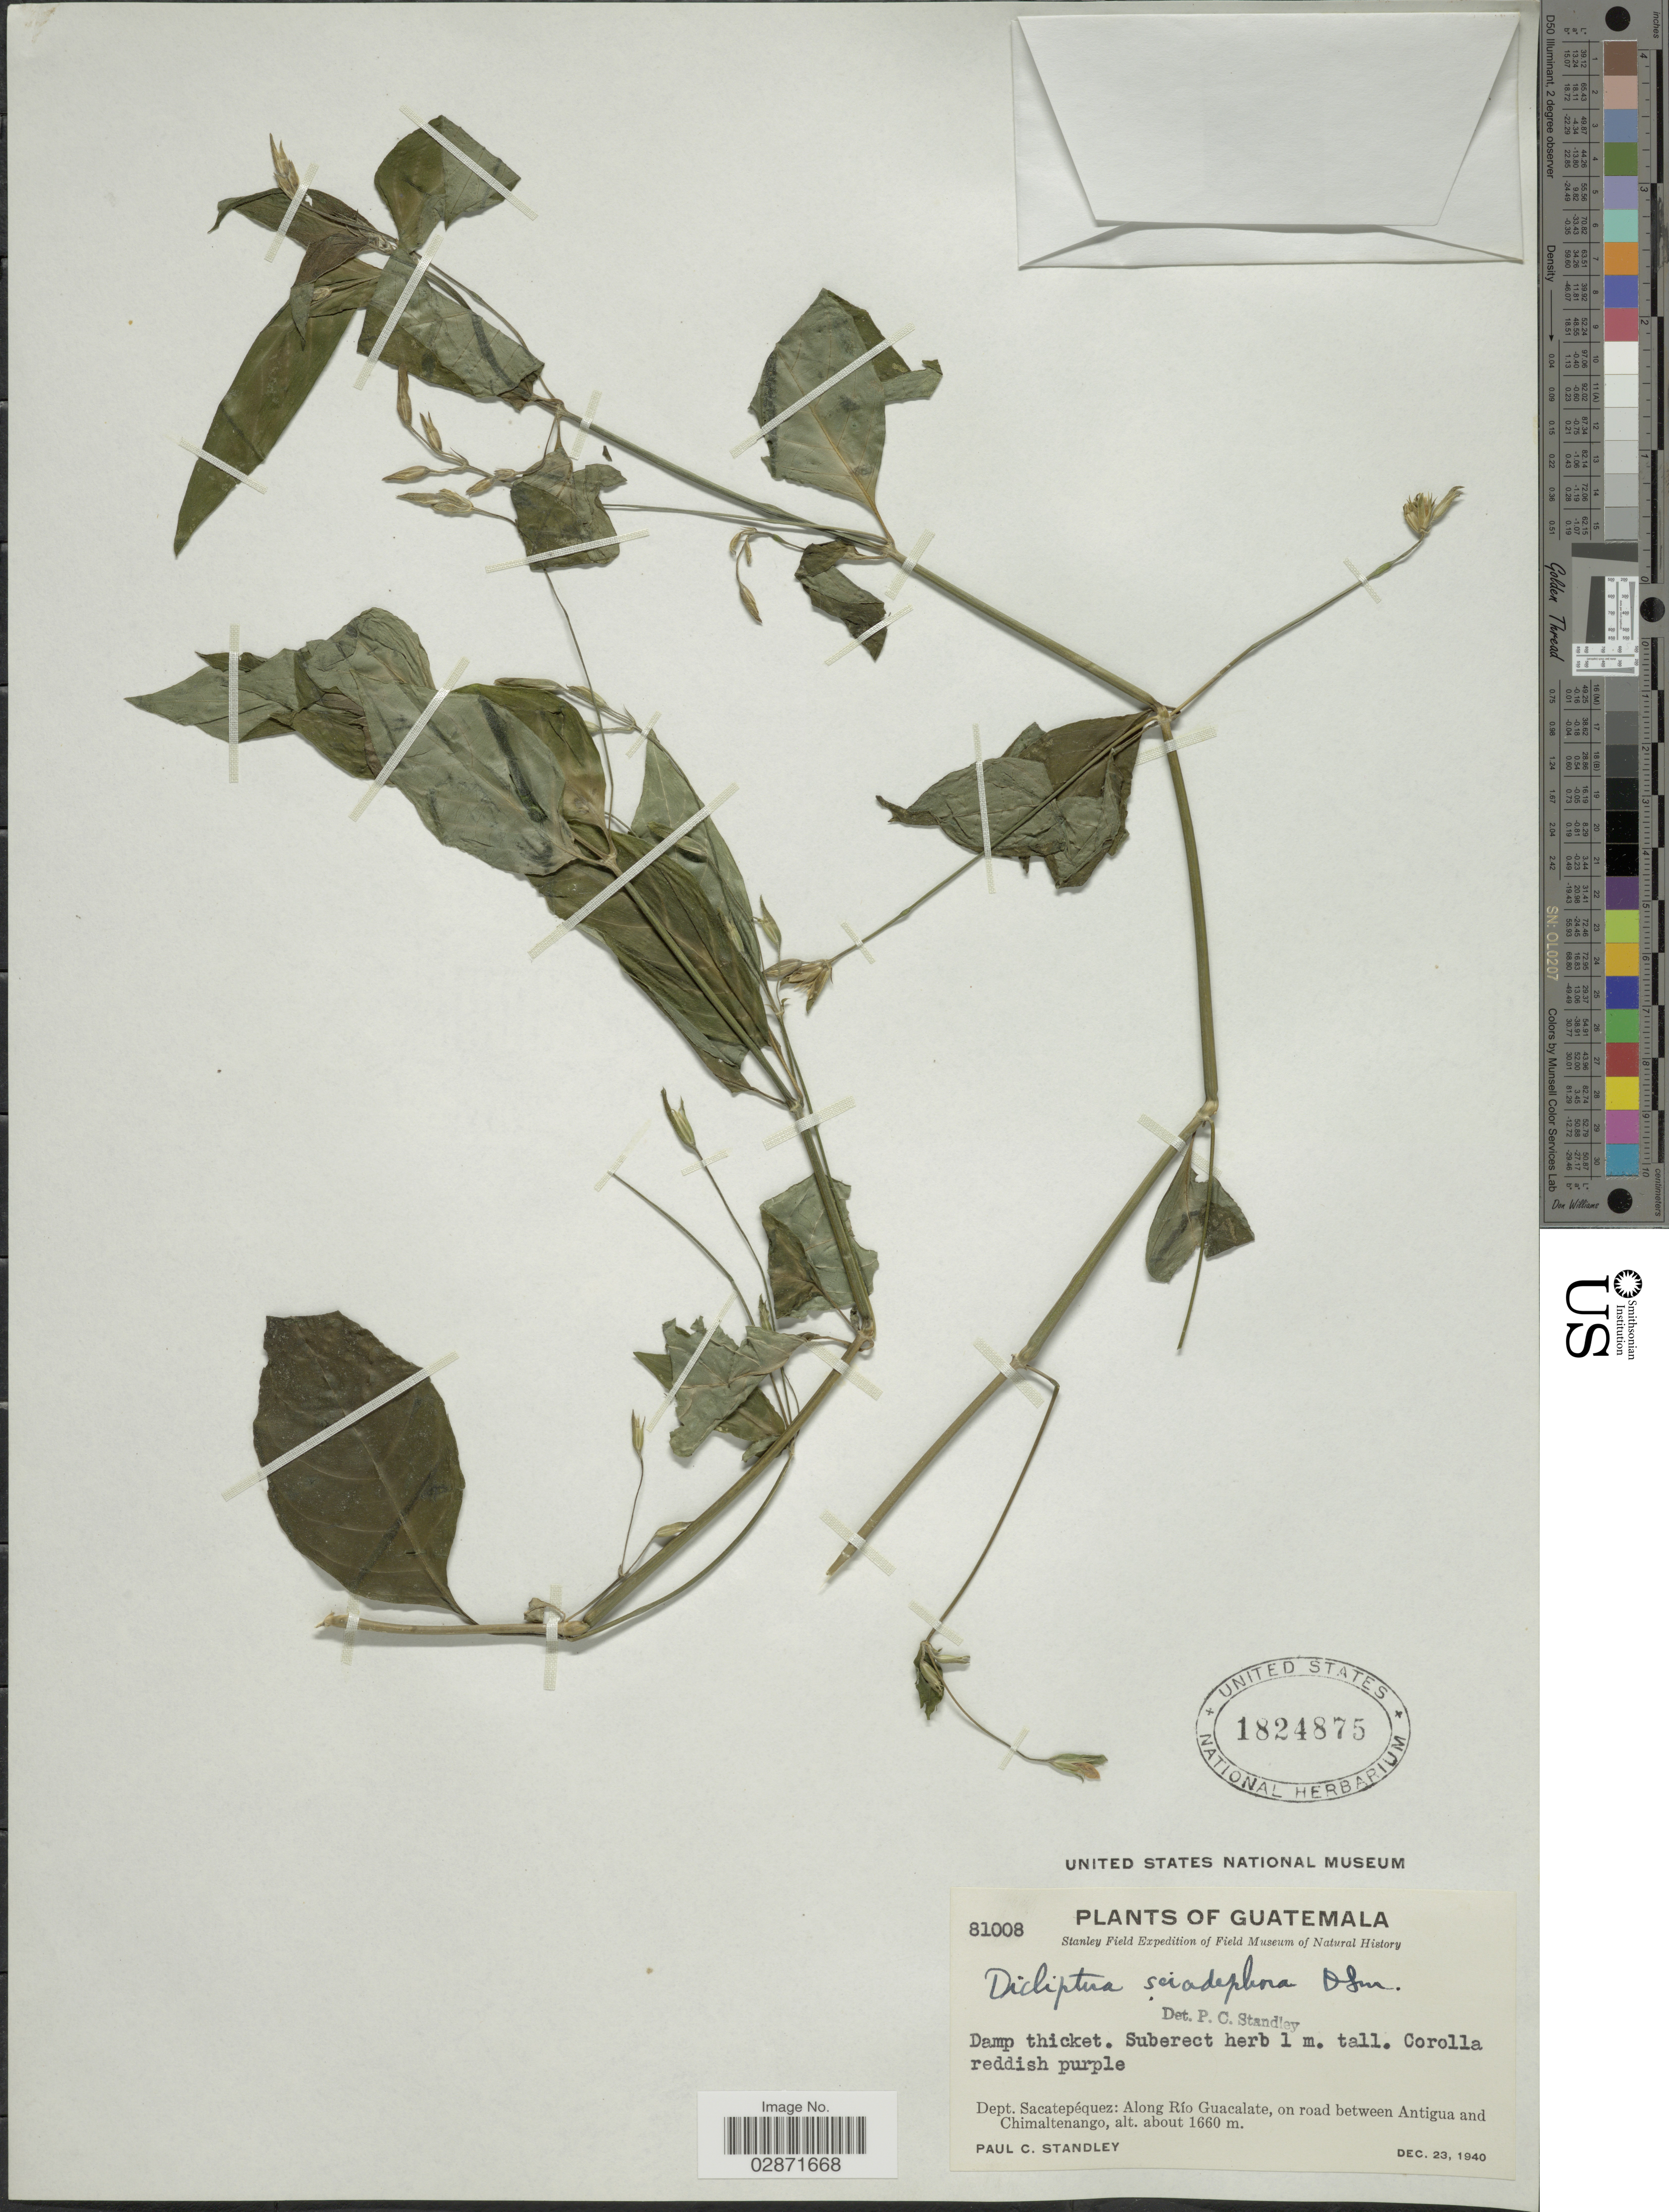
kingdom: Plantae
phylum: Tracheophyta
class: Magnoliopsida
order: Lamiales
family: Acanthaceae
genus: Dicliptera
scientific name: Dicliptera sciadephora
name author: Donn. Sm.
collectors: P. C. Standley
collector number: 81008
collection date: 1940-12-23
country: Guatemala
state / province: Sacatepéquez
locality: Dept. Sacatepéquez: Along Río Guacalate, on road between Antigua and Chimaltenango.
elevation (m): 1660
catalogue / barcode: US 1824875